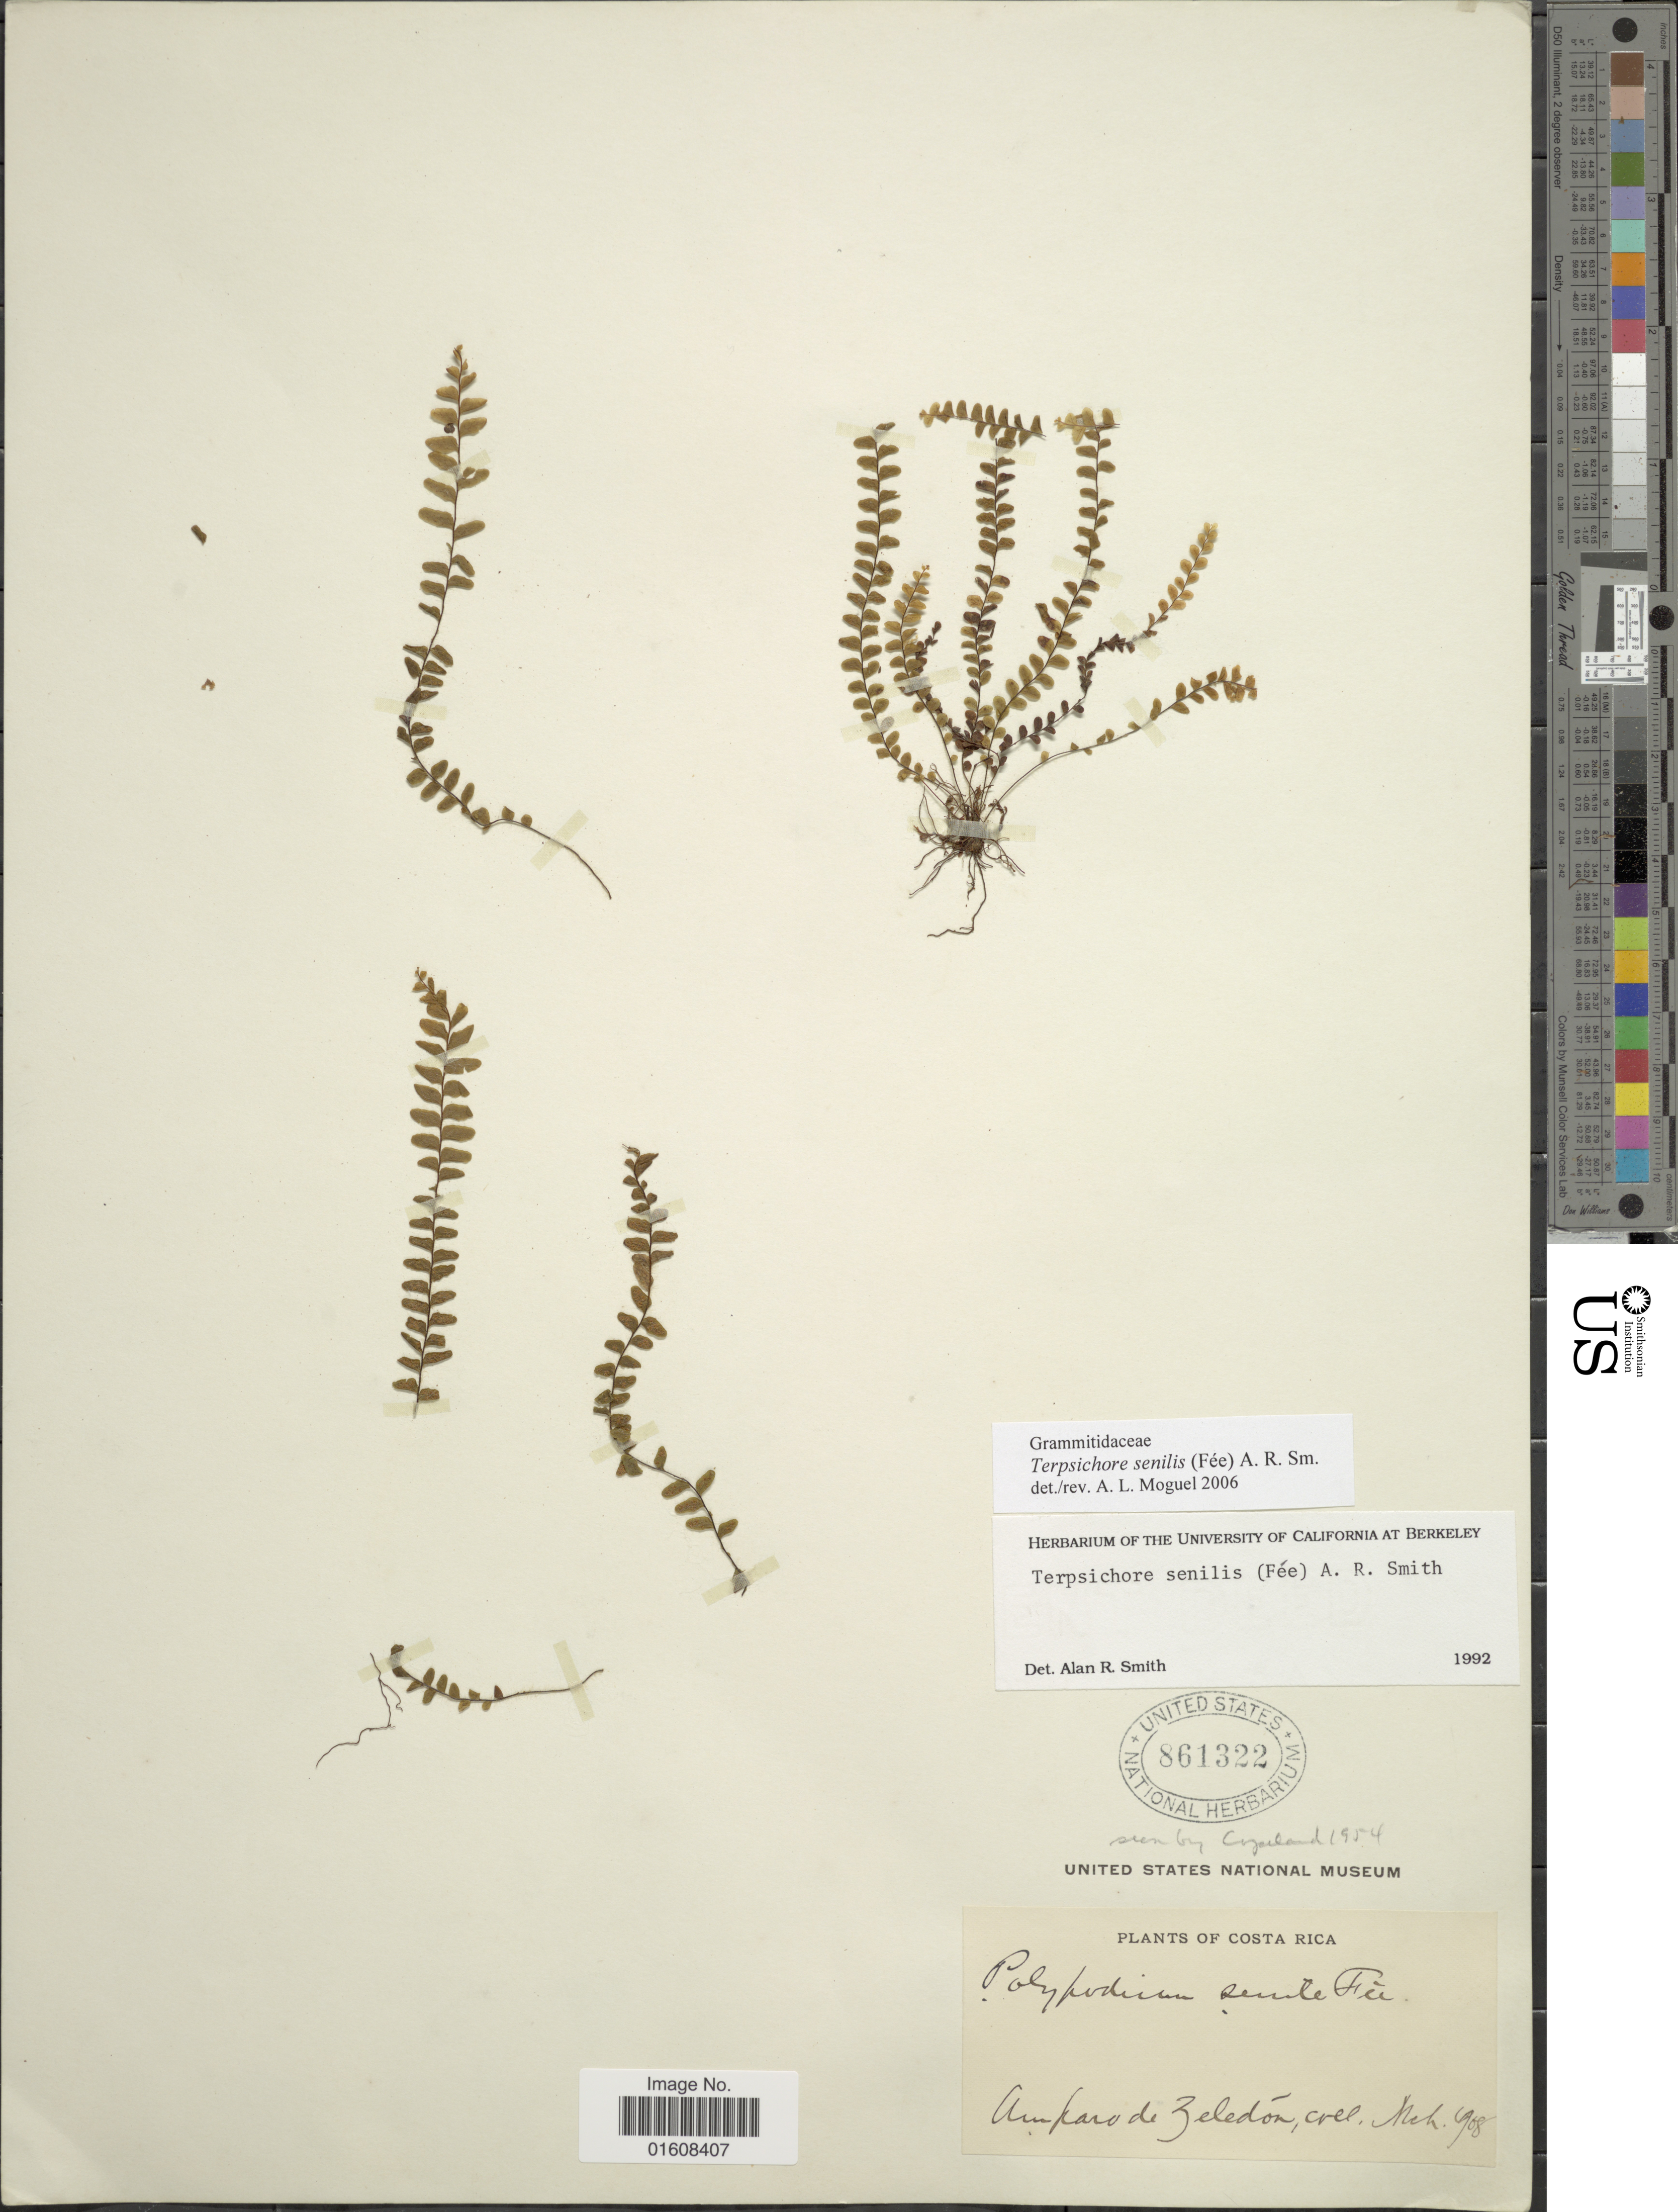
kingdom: Plantae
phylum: Tracheophyta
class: Polypodiopsida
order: Polypodiales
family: Polypodiaceae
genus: Alansmia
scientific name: Alansmia senilis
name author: (Fée) Moguel & M. Kessler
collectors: A. Zeledon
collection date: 1908-03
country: Costa Rica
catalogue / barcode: US 861322